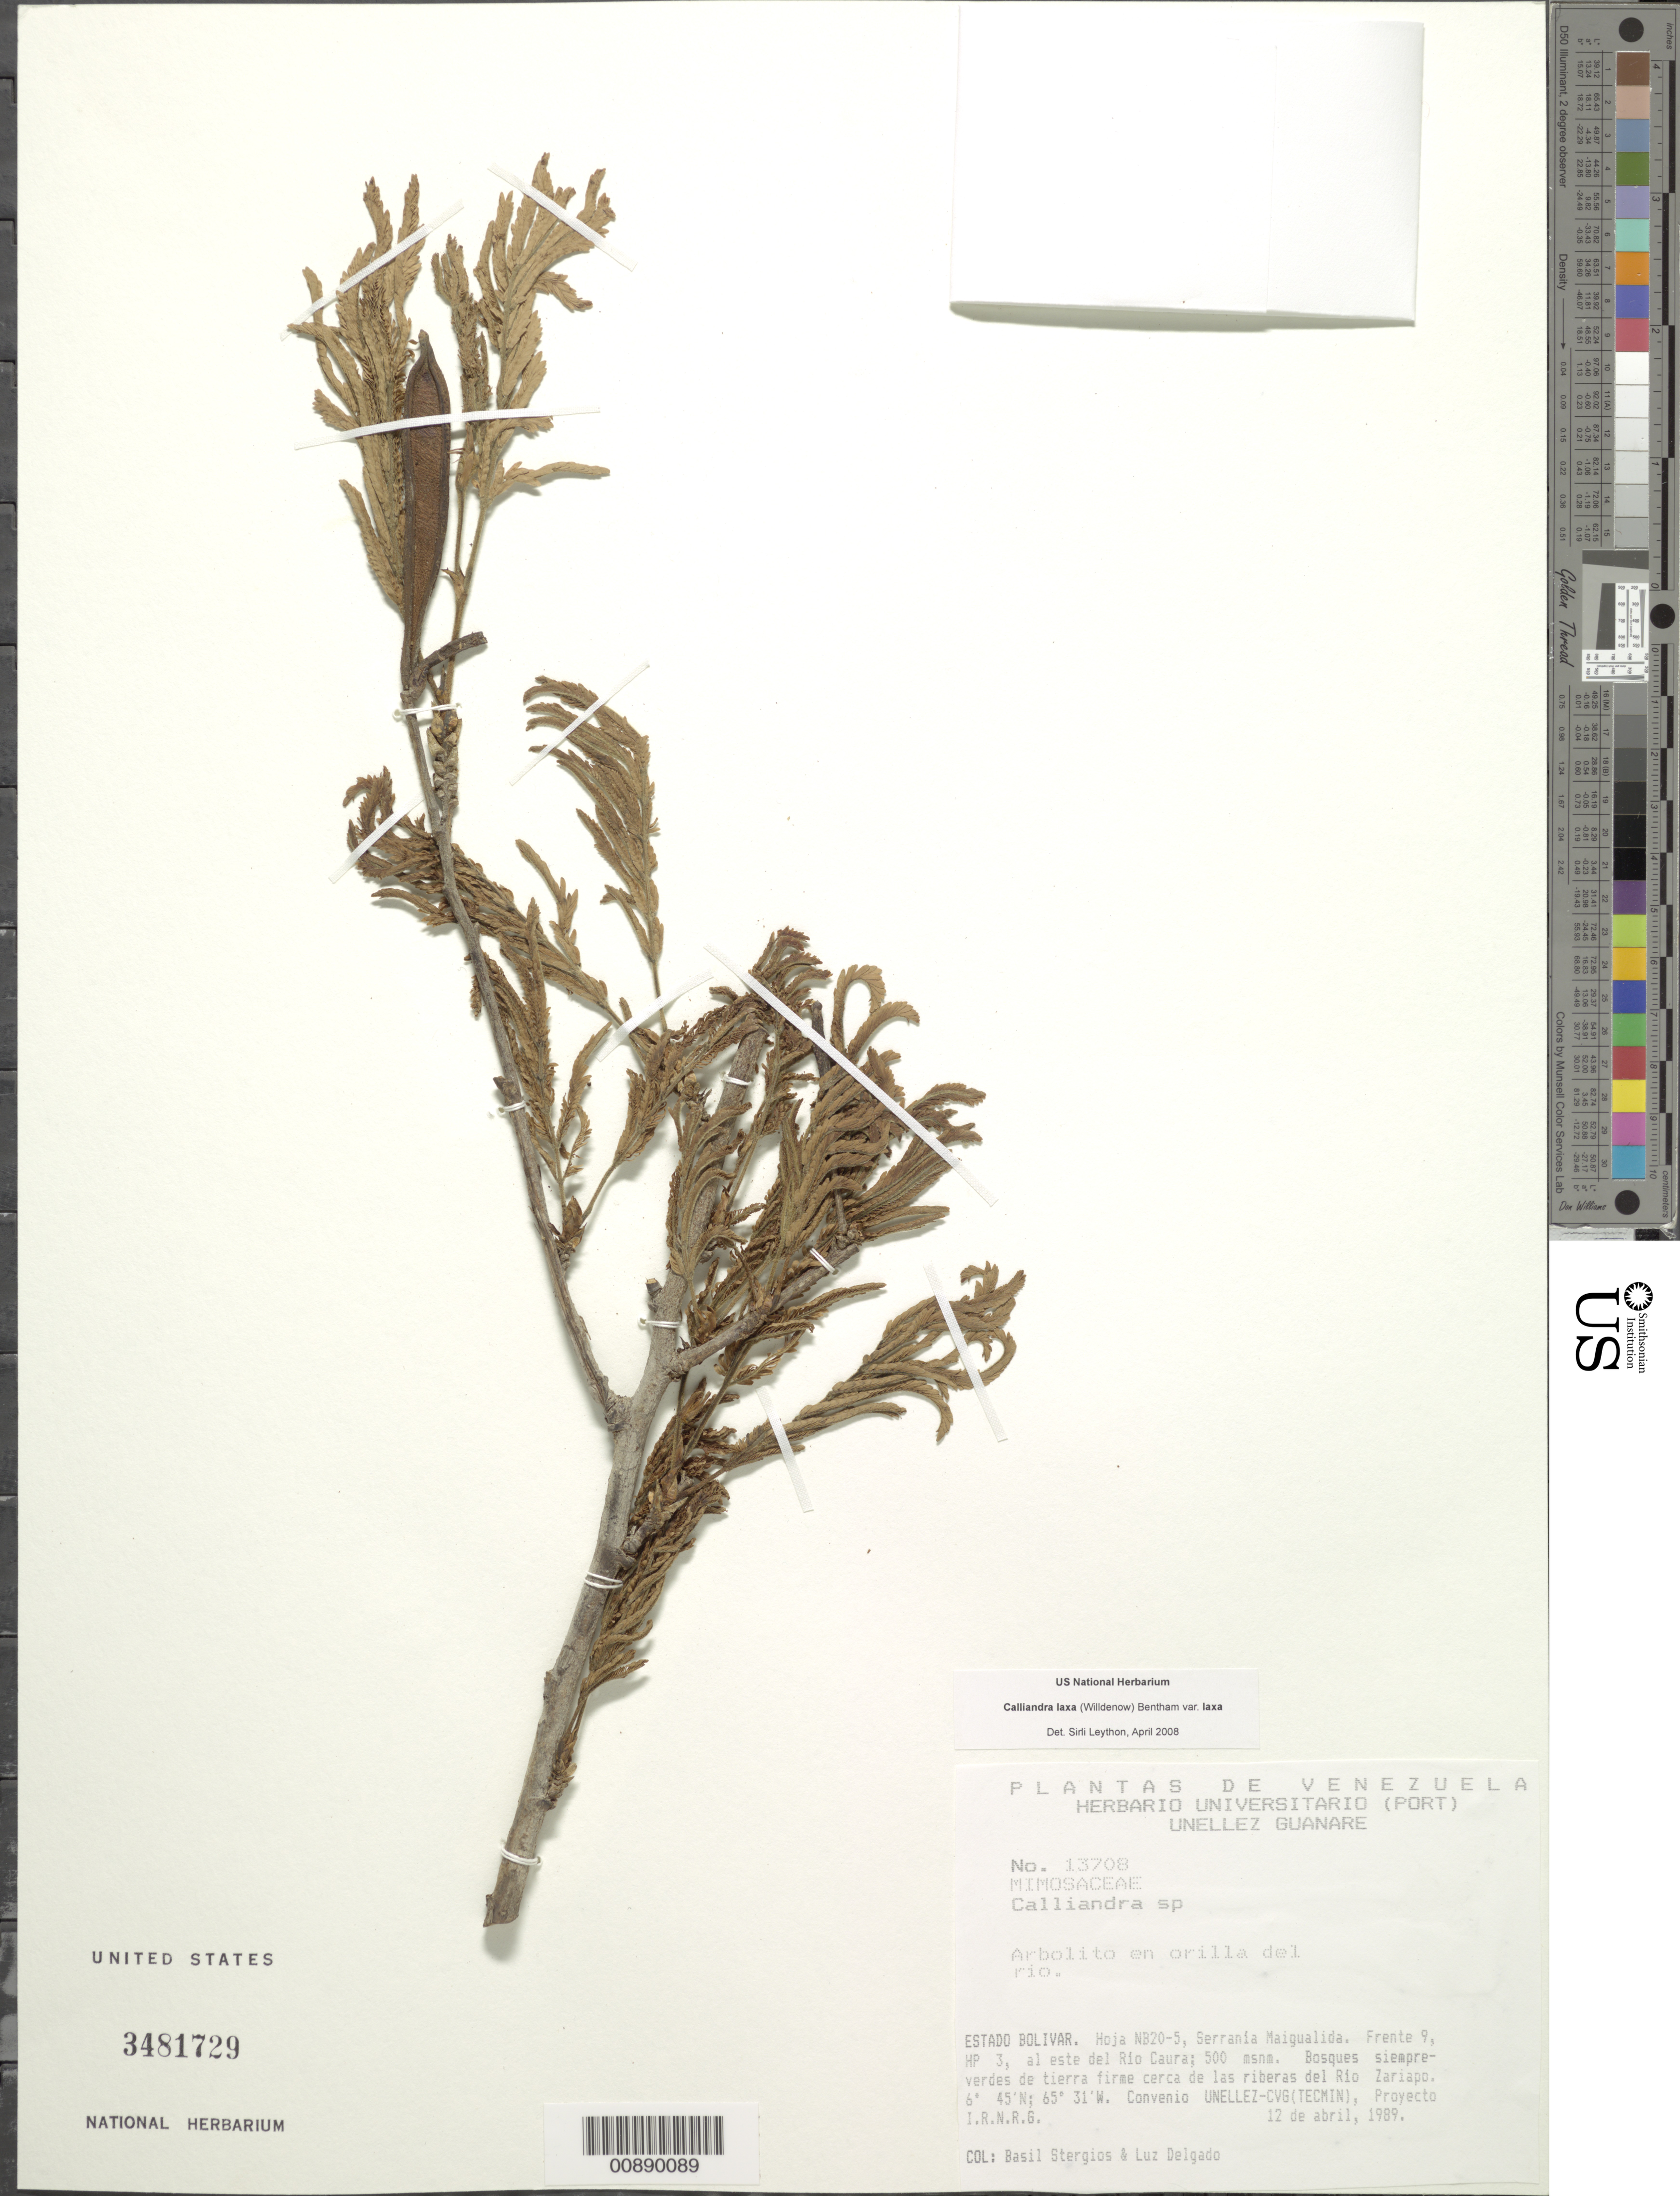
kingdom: Plantae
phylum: Tracheophyta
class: Magnoliopsida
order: Fabales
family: Fabaceae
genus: Calliandra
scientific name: Calliandra laxa var. laxa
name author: (Willd.) Benth.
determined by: Leython, S.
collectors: B. G. Stergios & L. Delgado V.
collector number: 13708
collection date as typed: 12-Apr-89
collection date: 1989-04-12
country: Venezuela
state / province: Bolívar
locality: Serrania Maigualida, E del río Caura, alrededores del río Zariapo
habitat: Bosques siempre-verdes de tierra firme cerca de las riberas del río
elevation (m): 500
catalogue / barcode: US 3481729